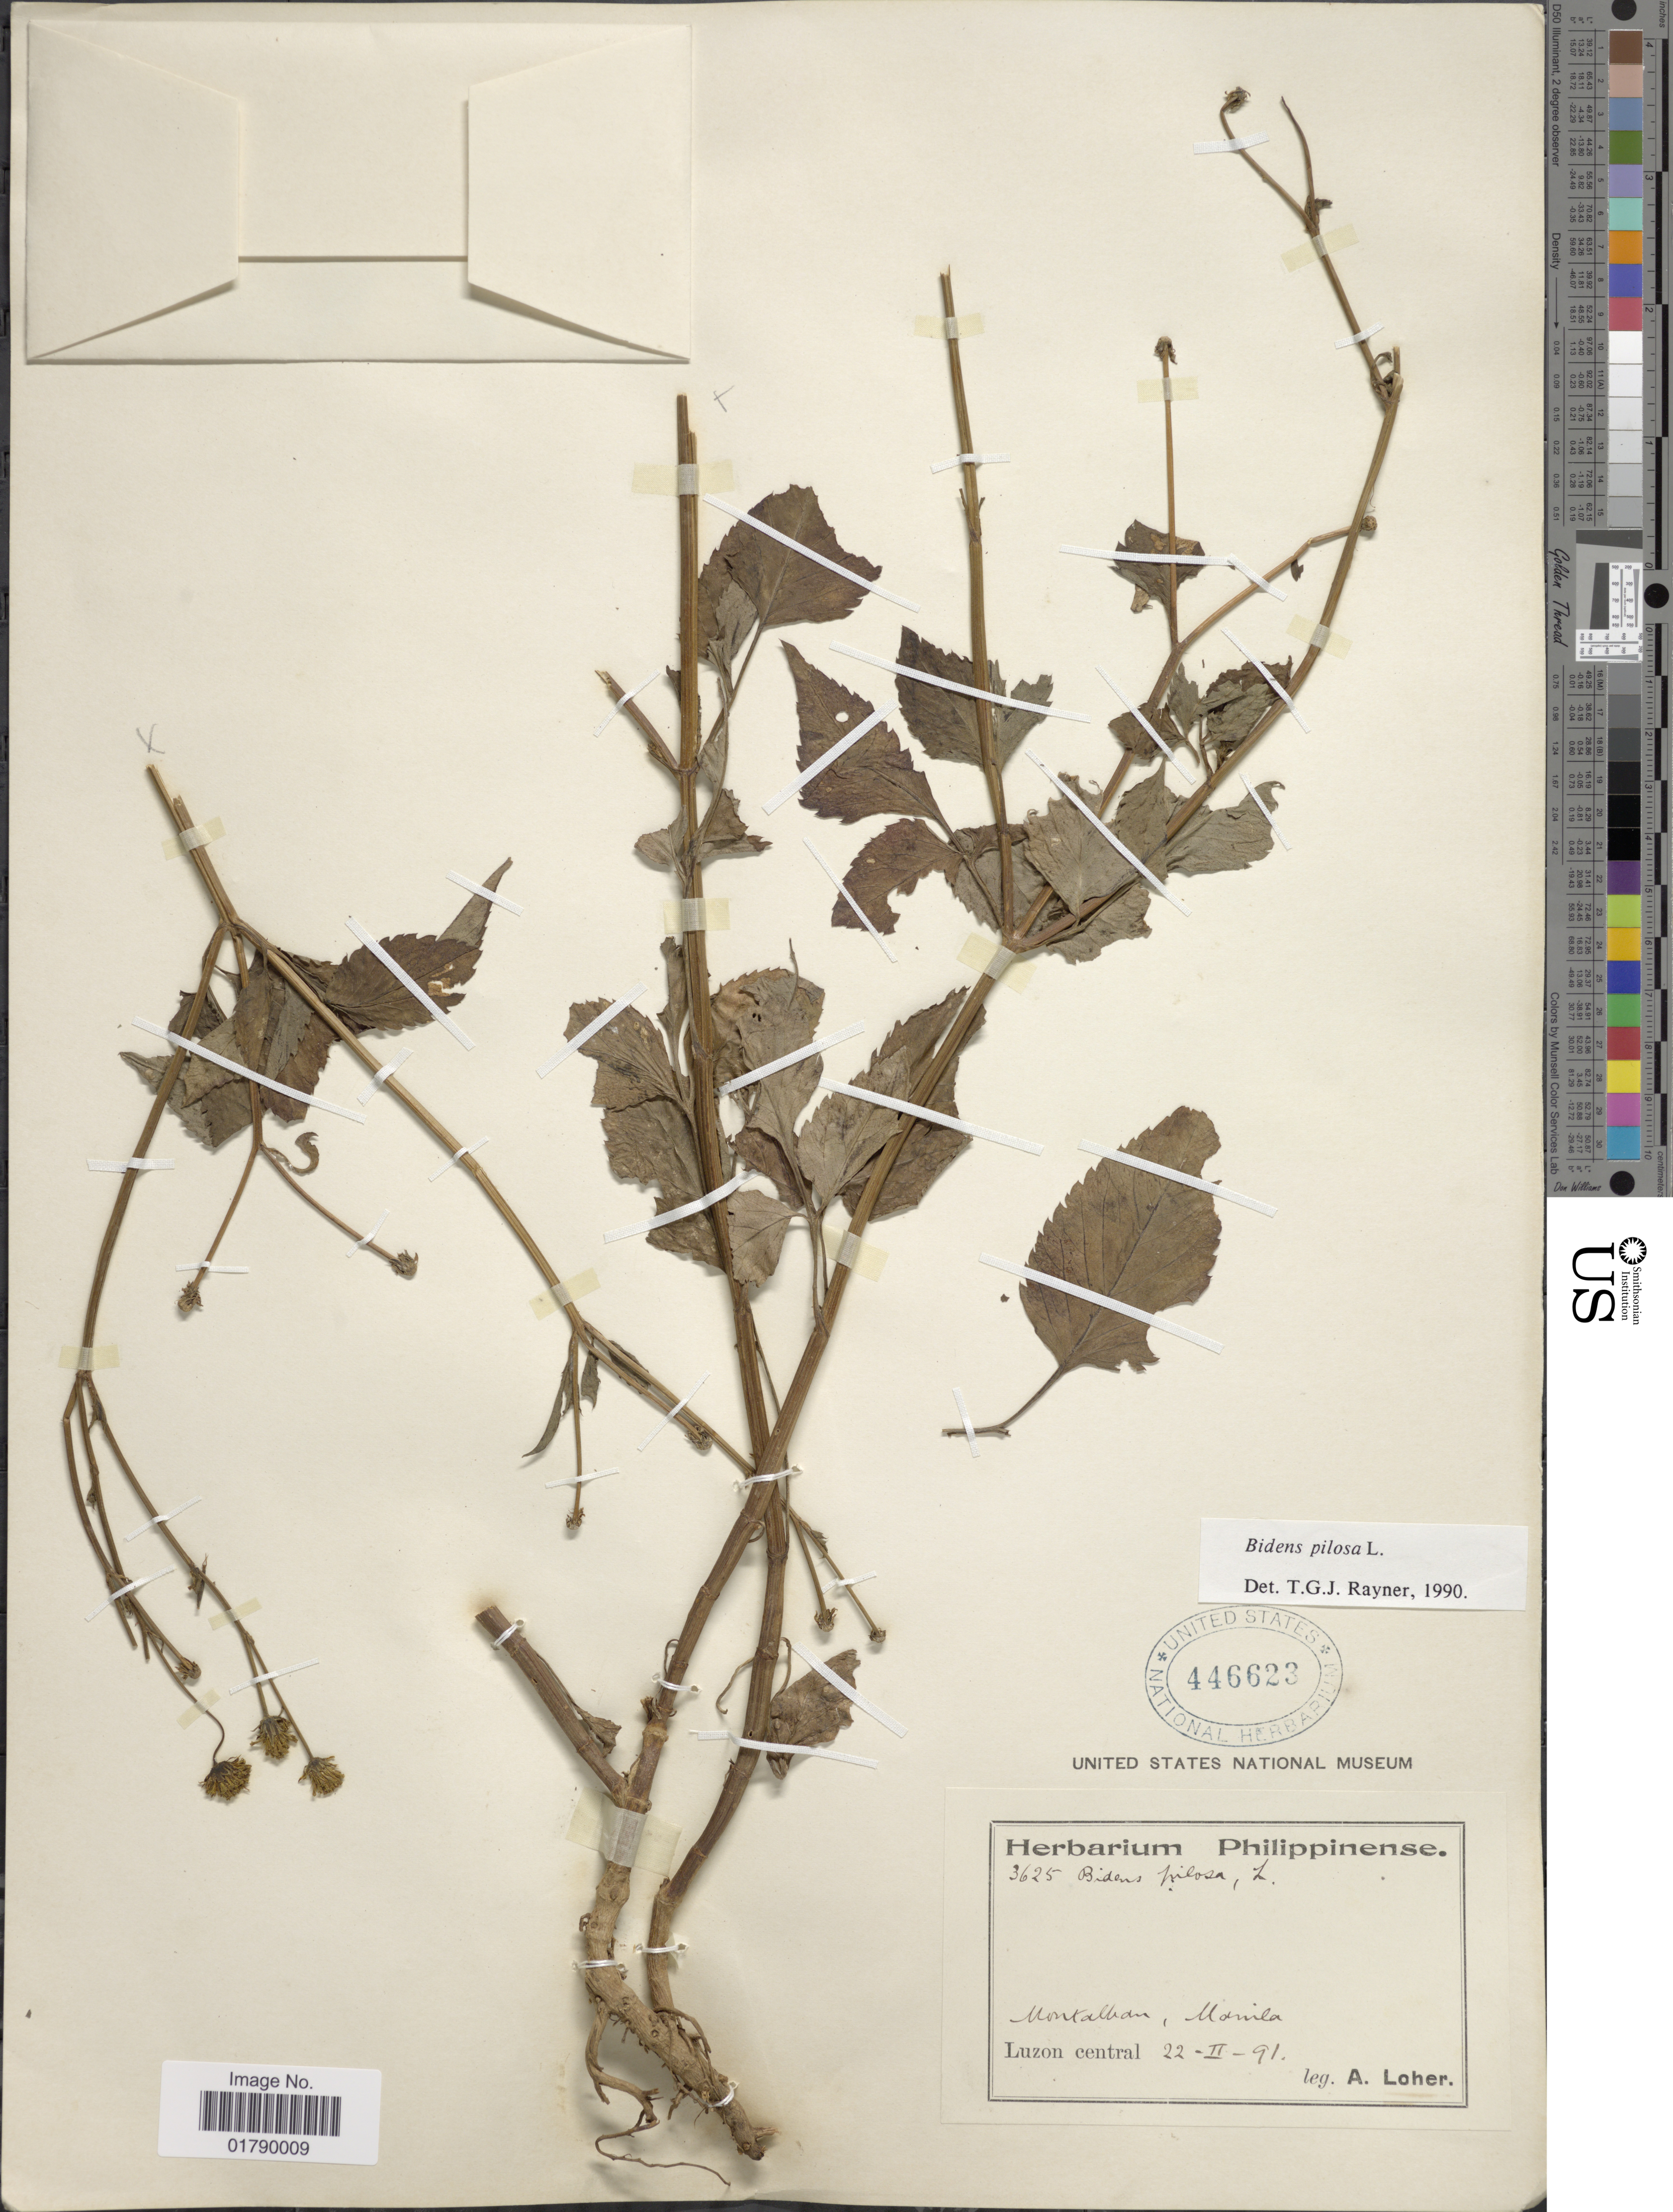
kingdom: Plantae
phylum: Tracheophyta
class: Magnoliopsida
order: Asterales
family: Asteraceae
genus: Bidens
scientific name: Bidens pilosa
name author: L.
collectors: A. Loher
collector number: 3625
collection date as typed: Transcribed d/m/y: 22/2/91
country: Philippines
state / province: Central Luzon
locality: Montalban, Manilla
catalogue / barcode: US 446623